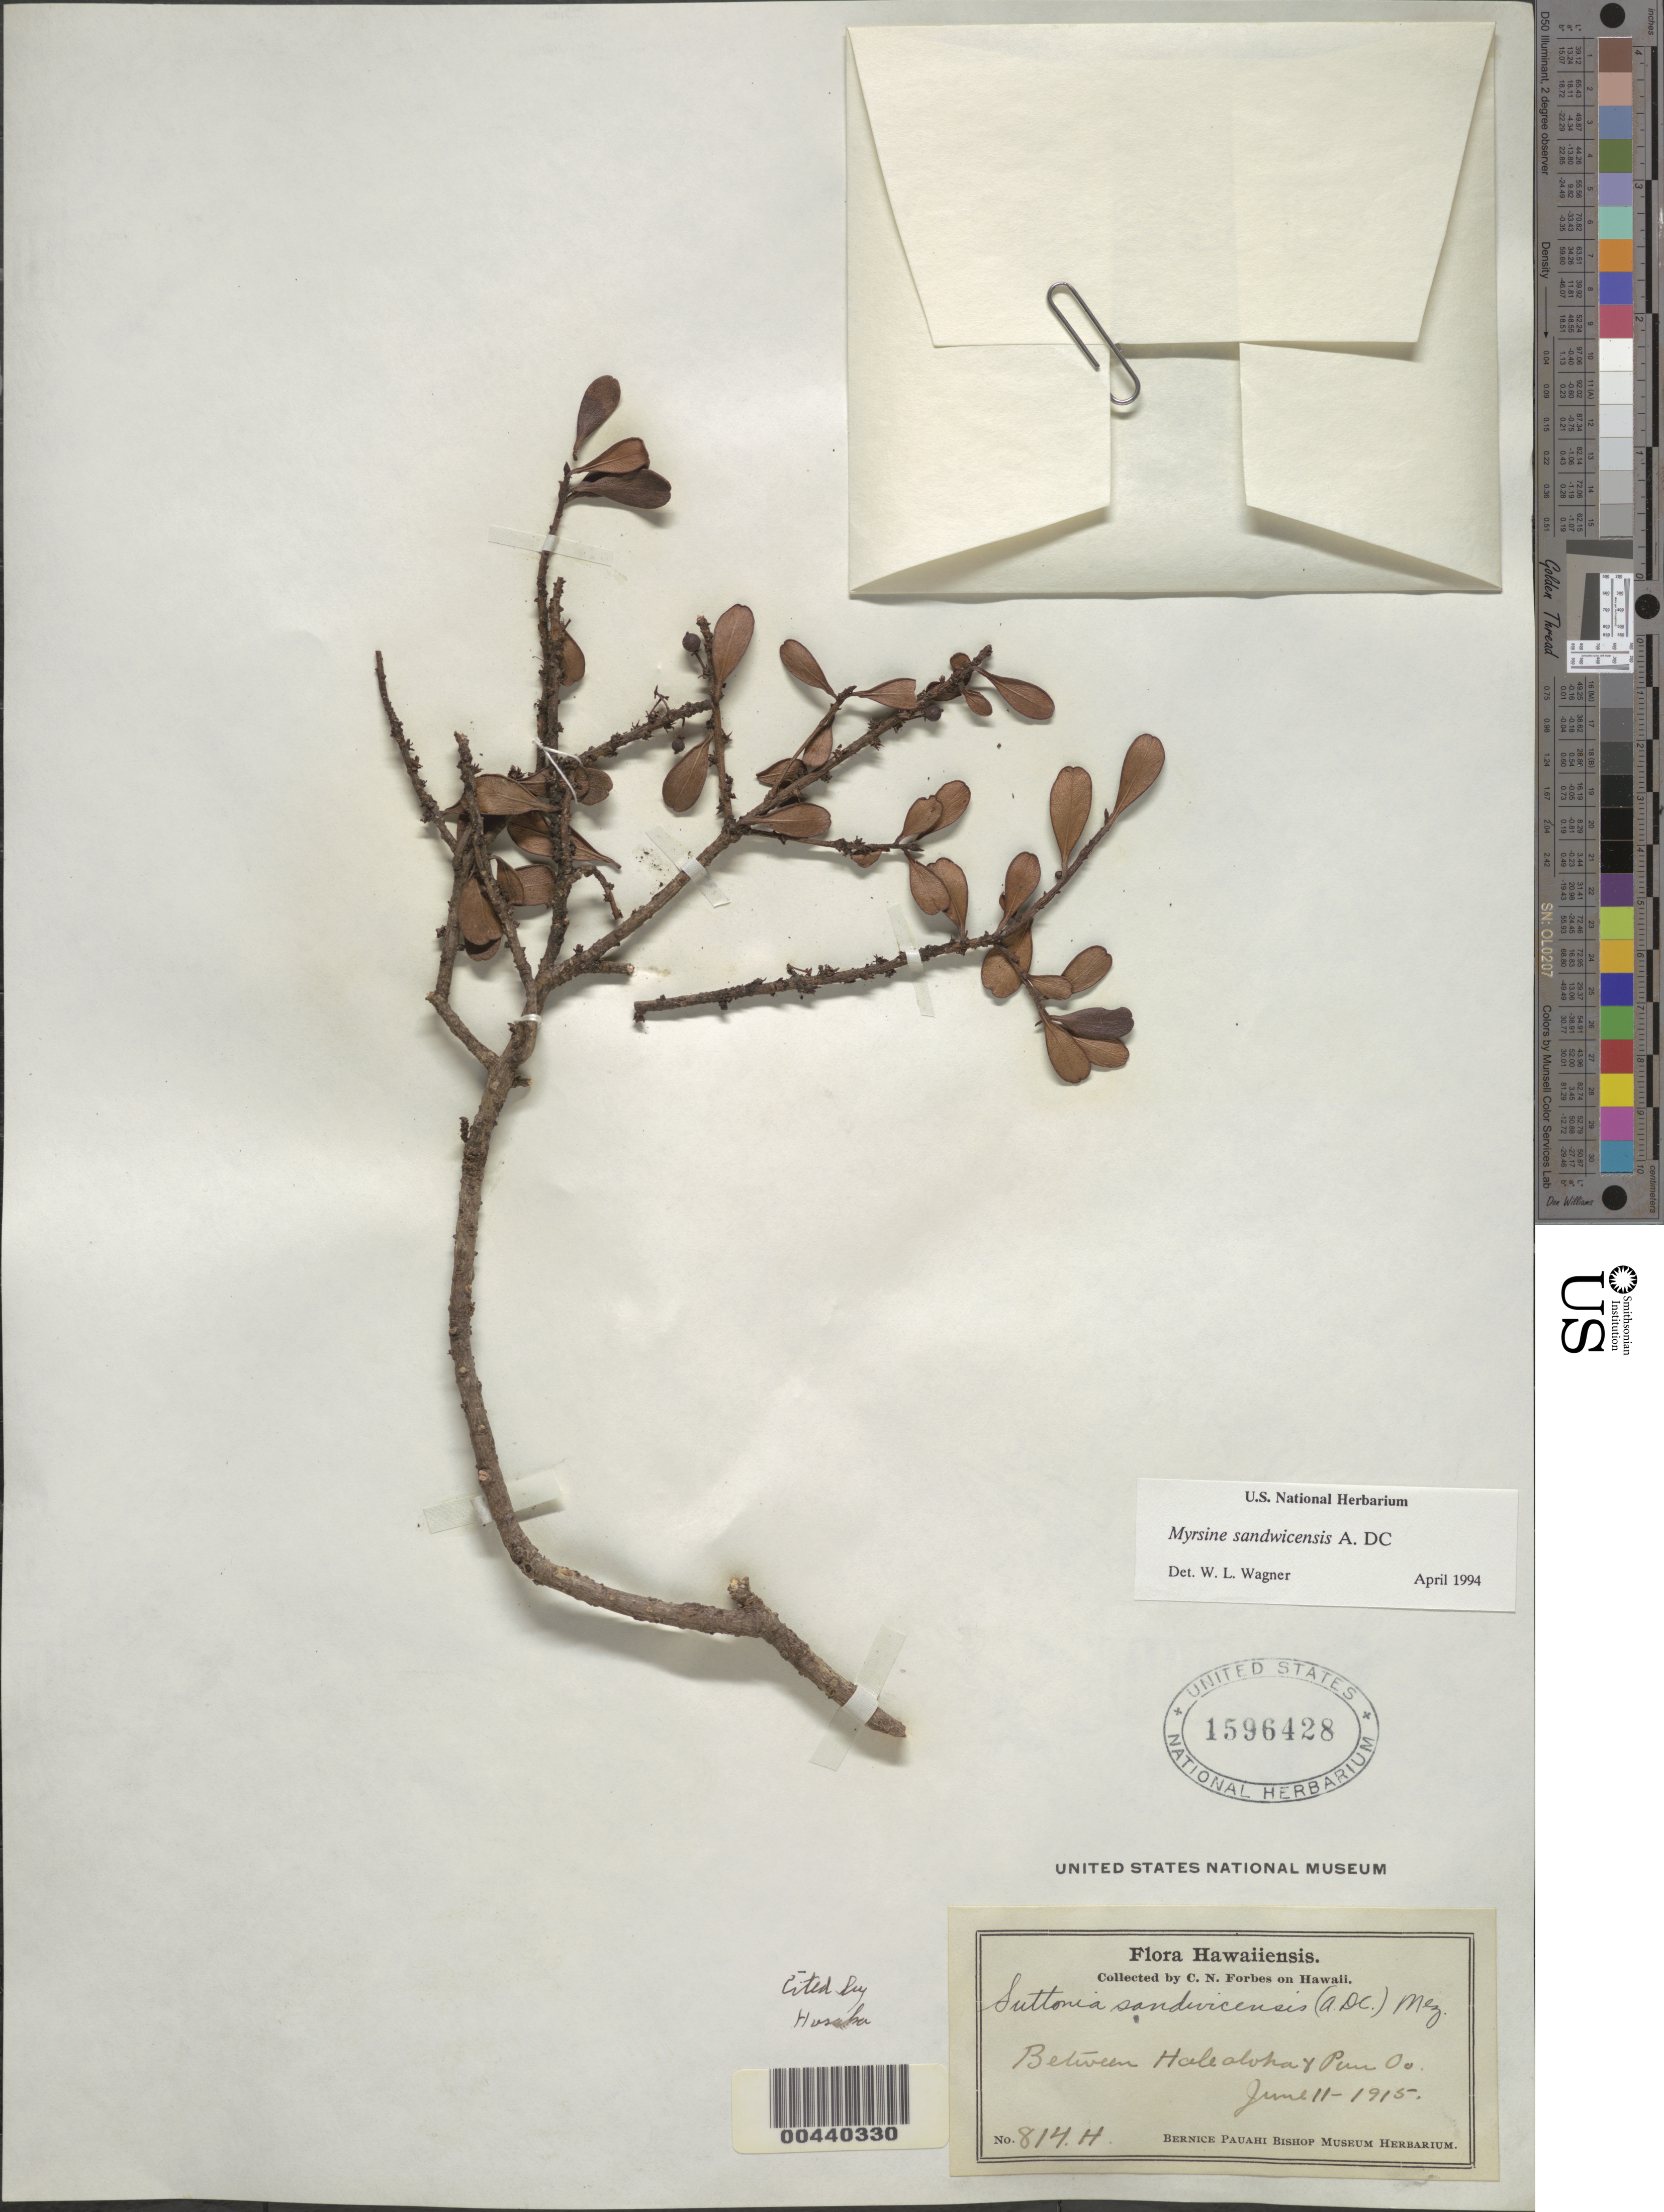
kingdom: Plantae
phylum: Tracheophyta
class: Magnoliopsida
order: Ericales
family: Primulaceae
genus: Myrsine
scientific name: Myrsine sandwicensis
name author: A. DC.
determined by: Wagner, W. L., (BOT), Smithsonian Institution - National Museum of Natural History (UNITED STATES)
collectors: C. N. Forbes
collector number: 814.H.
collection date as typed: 11 Jun 1915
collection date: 1915-06-11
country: United States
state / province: Hawaii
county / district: Hawaii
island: Hawaii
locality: Between Halealoha and Puu Oo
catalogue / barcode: US 1596428